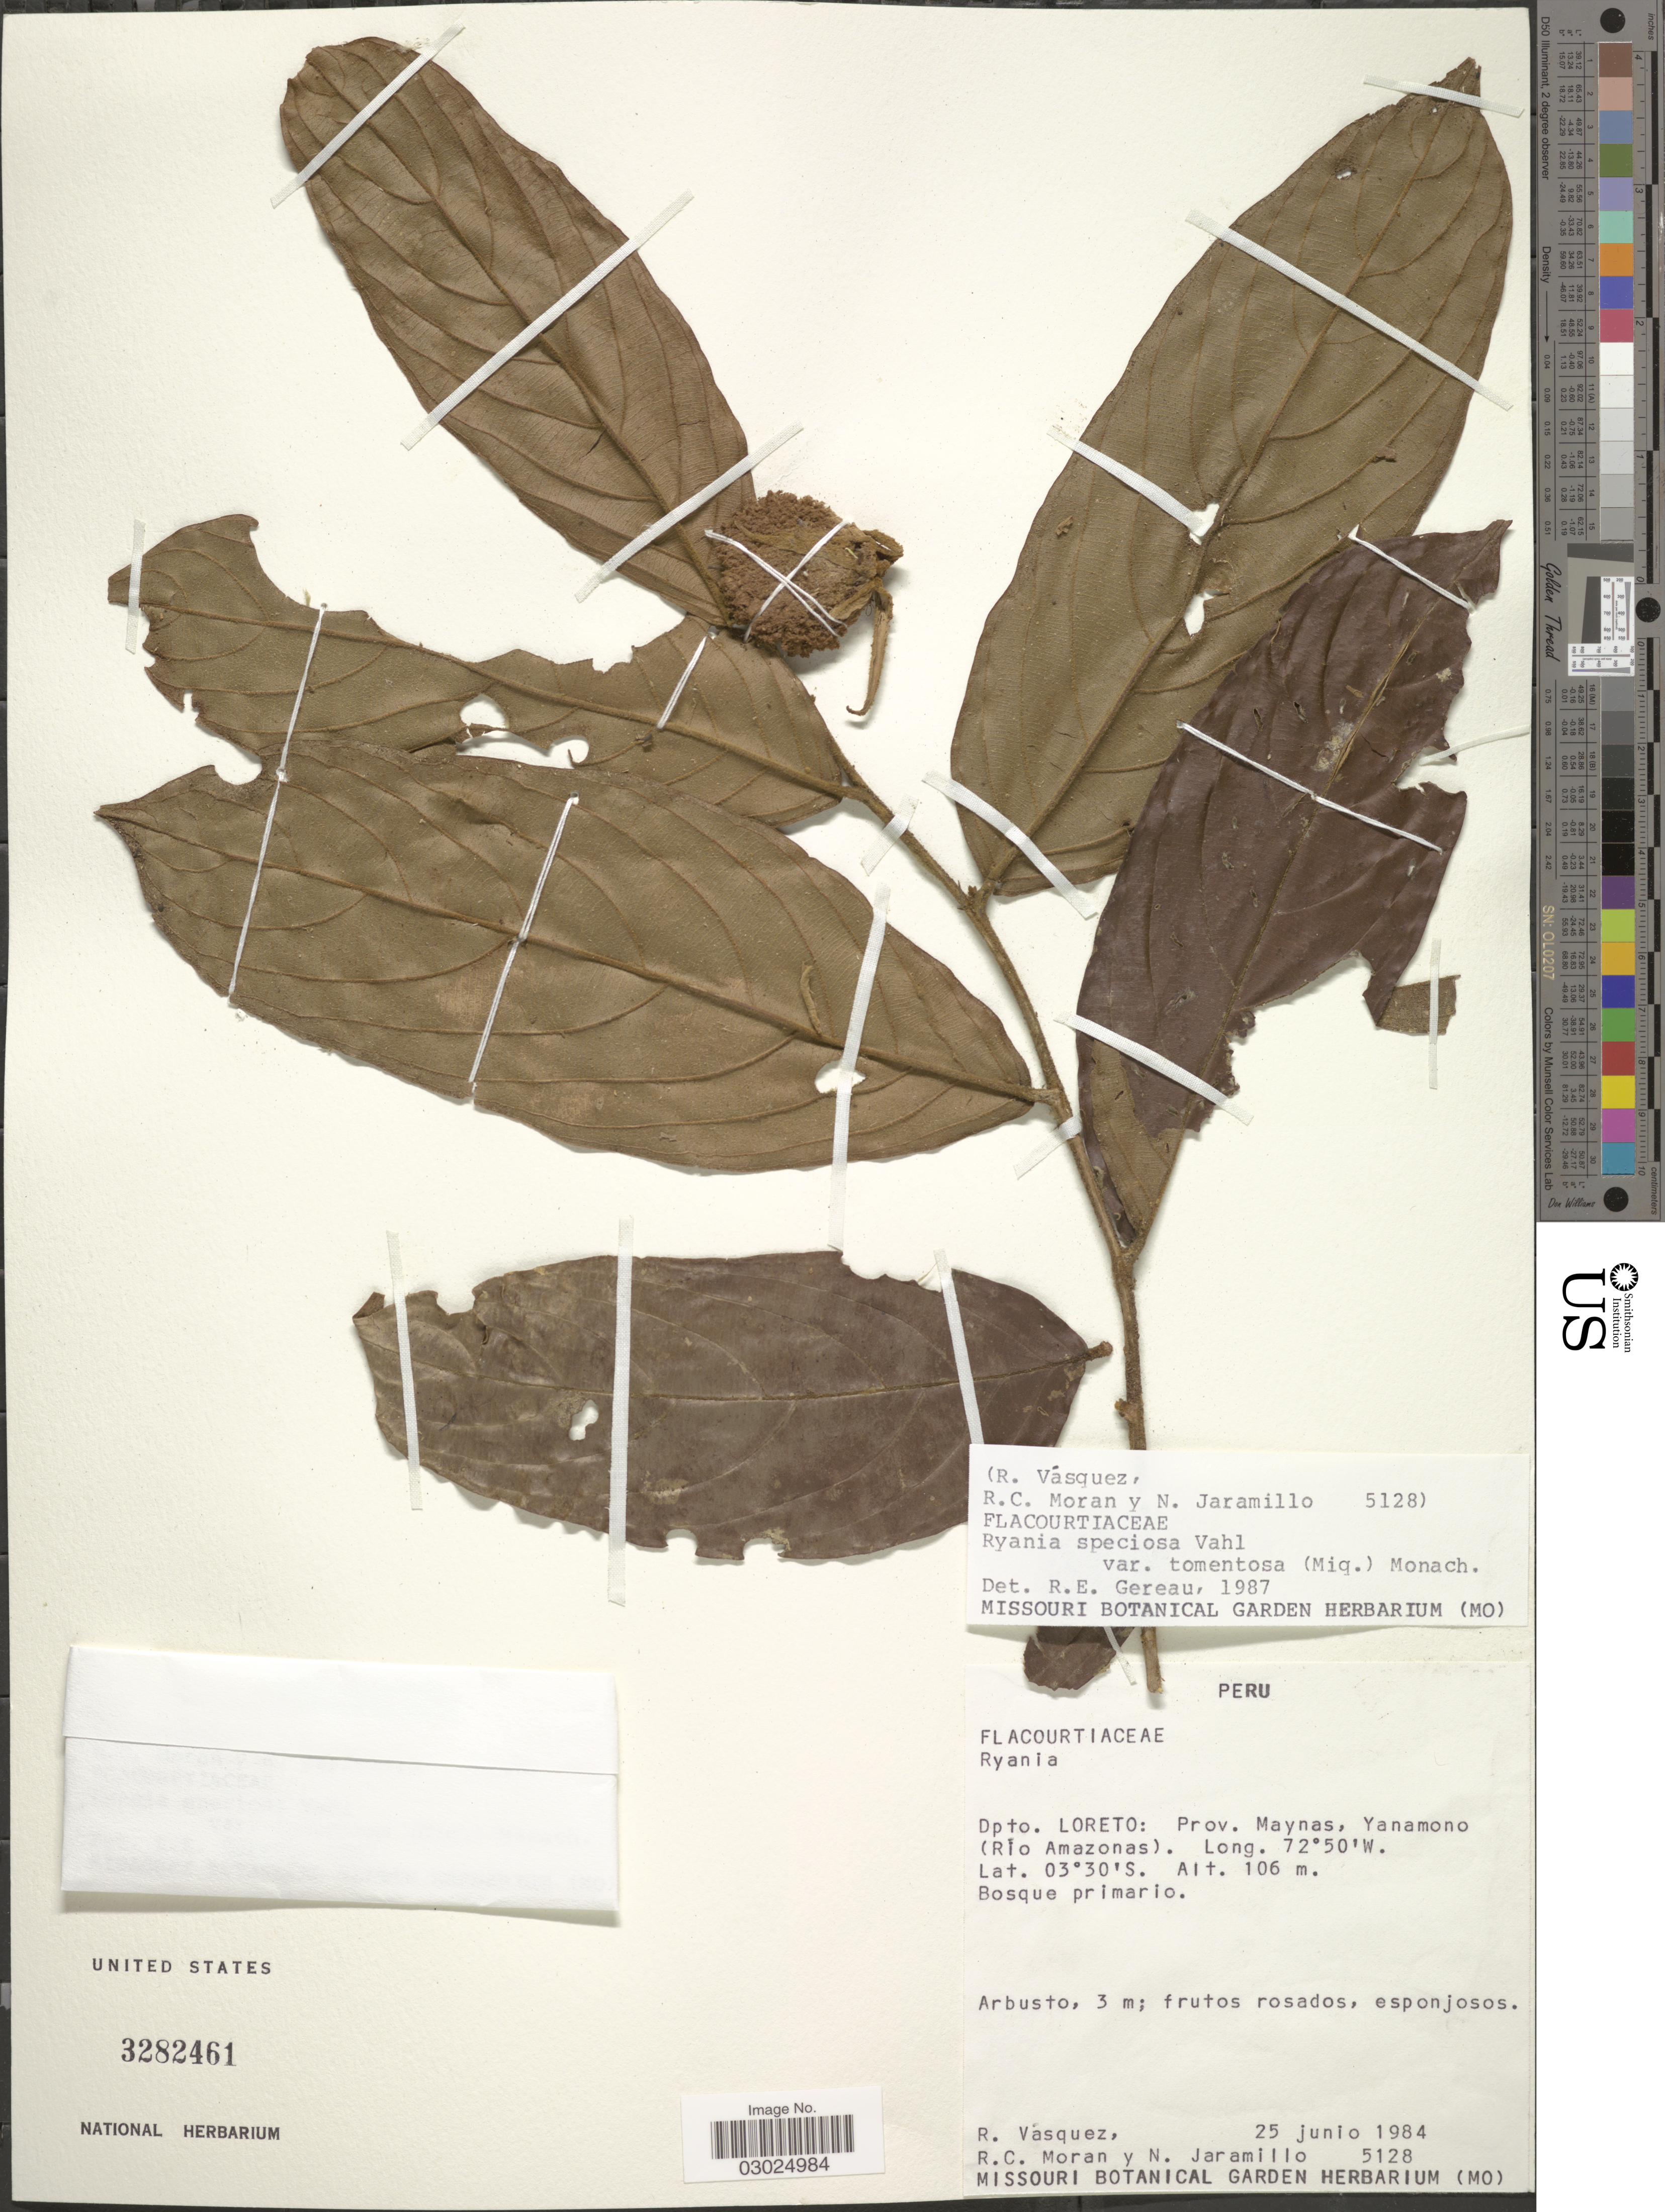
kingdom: Plantae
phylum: Tracheophyta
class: Magnoliopsida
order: Malpighiales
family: Salicaceae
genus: Ryania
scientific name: Ryania speciosa var. tomentosa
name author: (Miq.) Monach.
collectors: R. Vásquez, R. C. Moran & N. Jaramillo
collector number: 5128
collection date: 1984-06-25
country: Peru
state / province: Loreto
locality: Dpto. Loreto: Prov. Maynas, Yanamono (Río Amazonas).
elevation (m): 106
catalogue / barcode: US 3282461